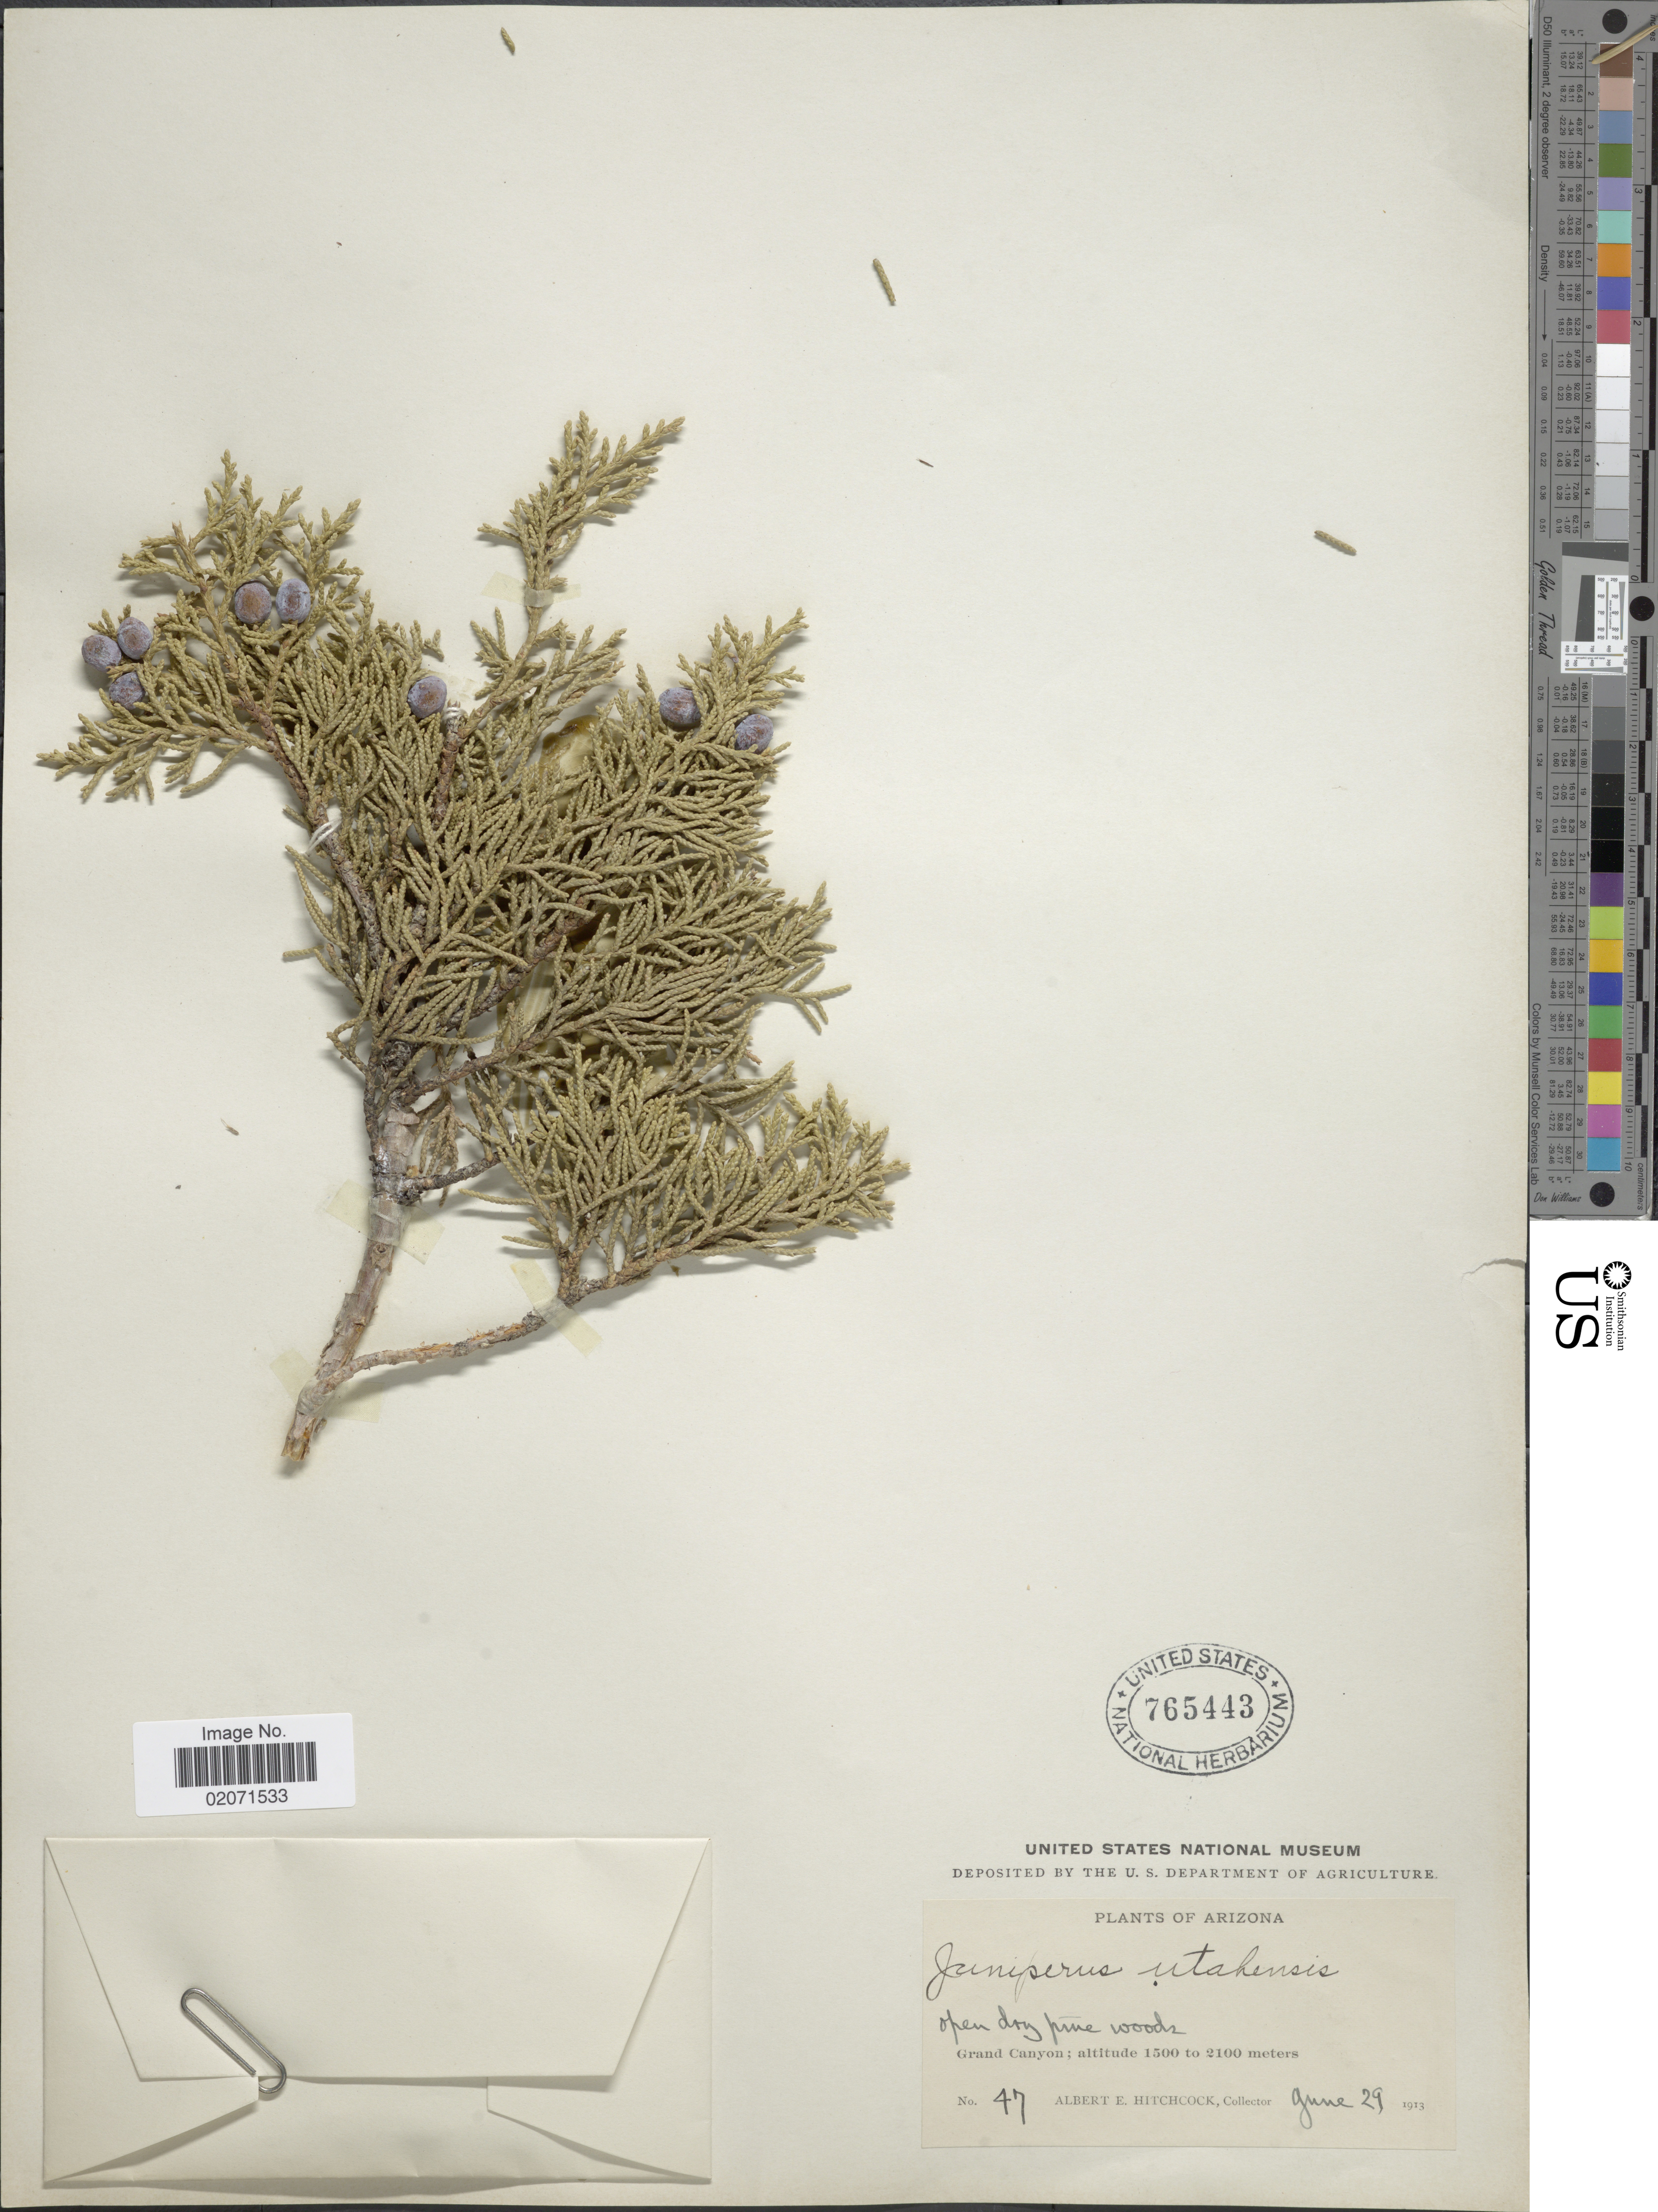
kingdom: Plantae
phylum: Tracheophyta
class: Pinopsida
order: Pinales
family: Cupressaceae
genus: Juniperus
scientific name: Juniperus osteosperma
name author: (Torr.) Little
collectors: A. Hitchcock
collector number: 47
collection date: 1913-06-29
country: United States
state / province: Arizona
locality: Gran Canyon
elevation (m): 1500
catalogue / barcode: US 765443